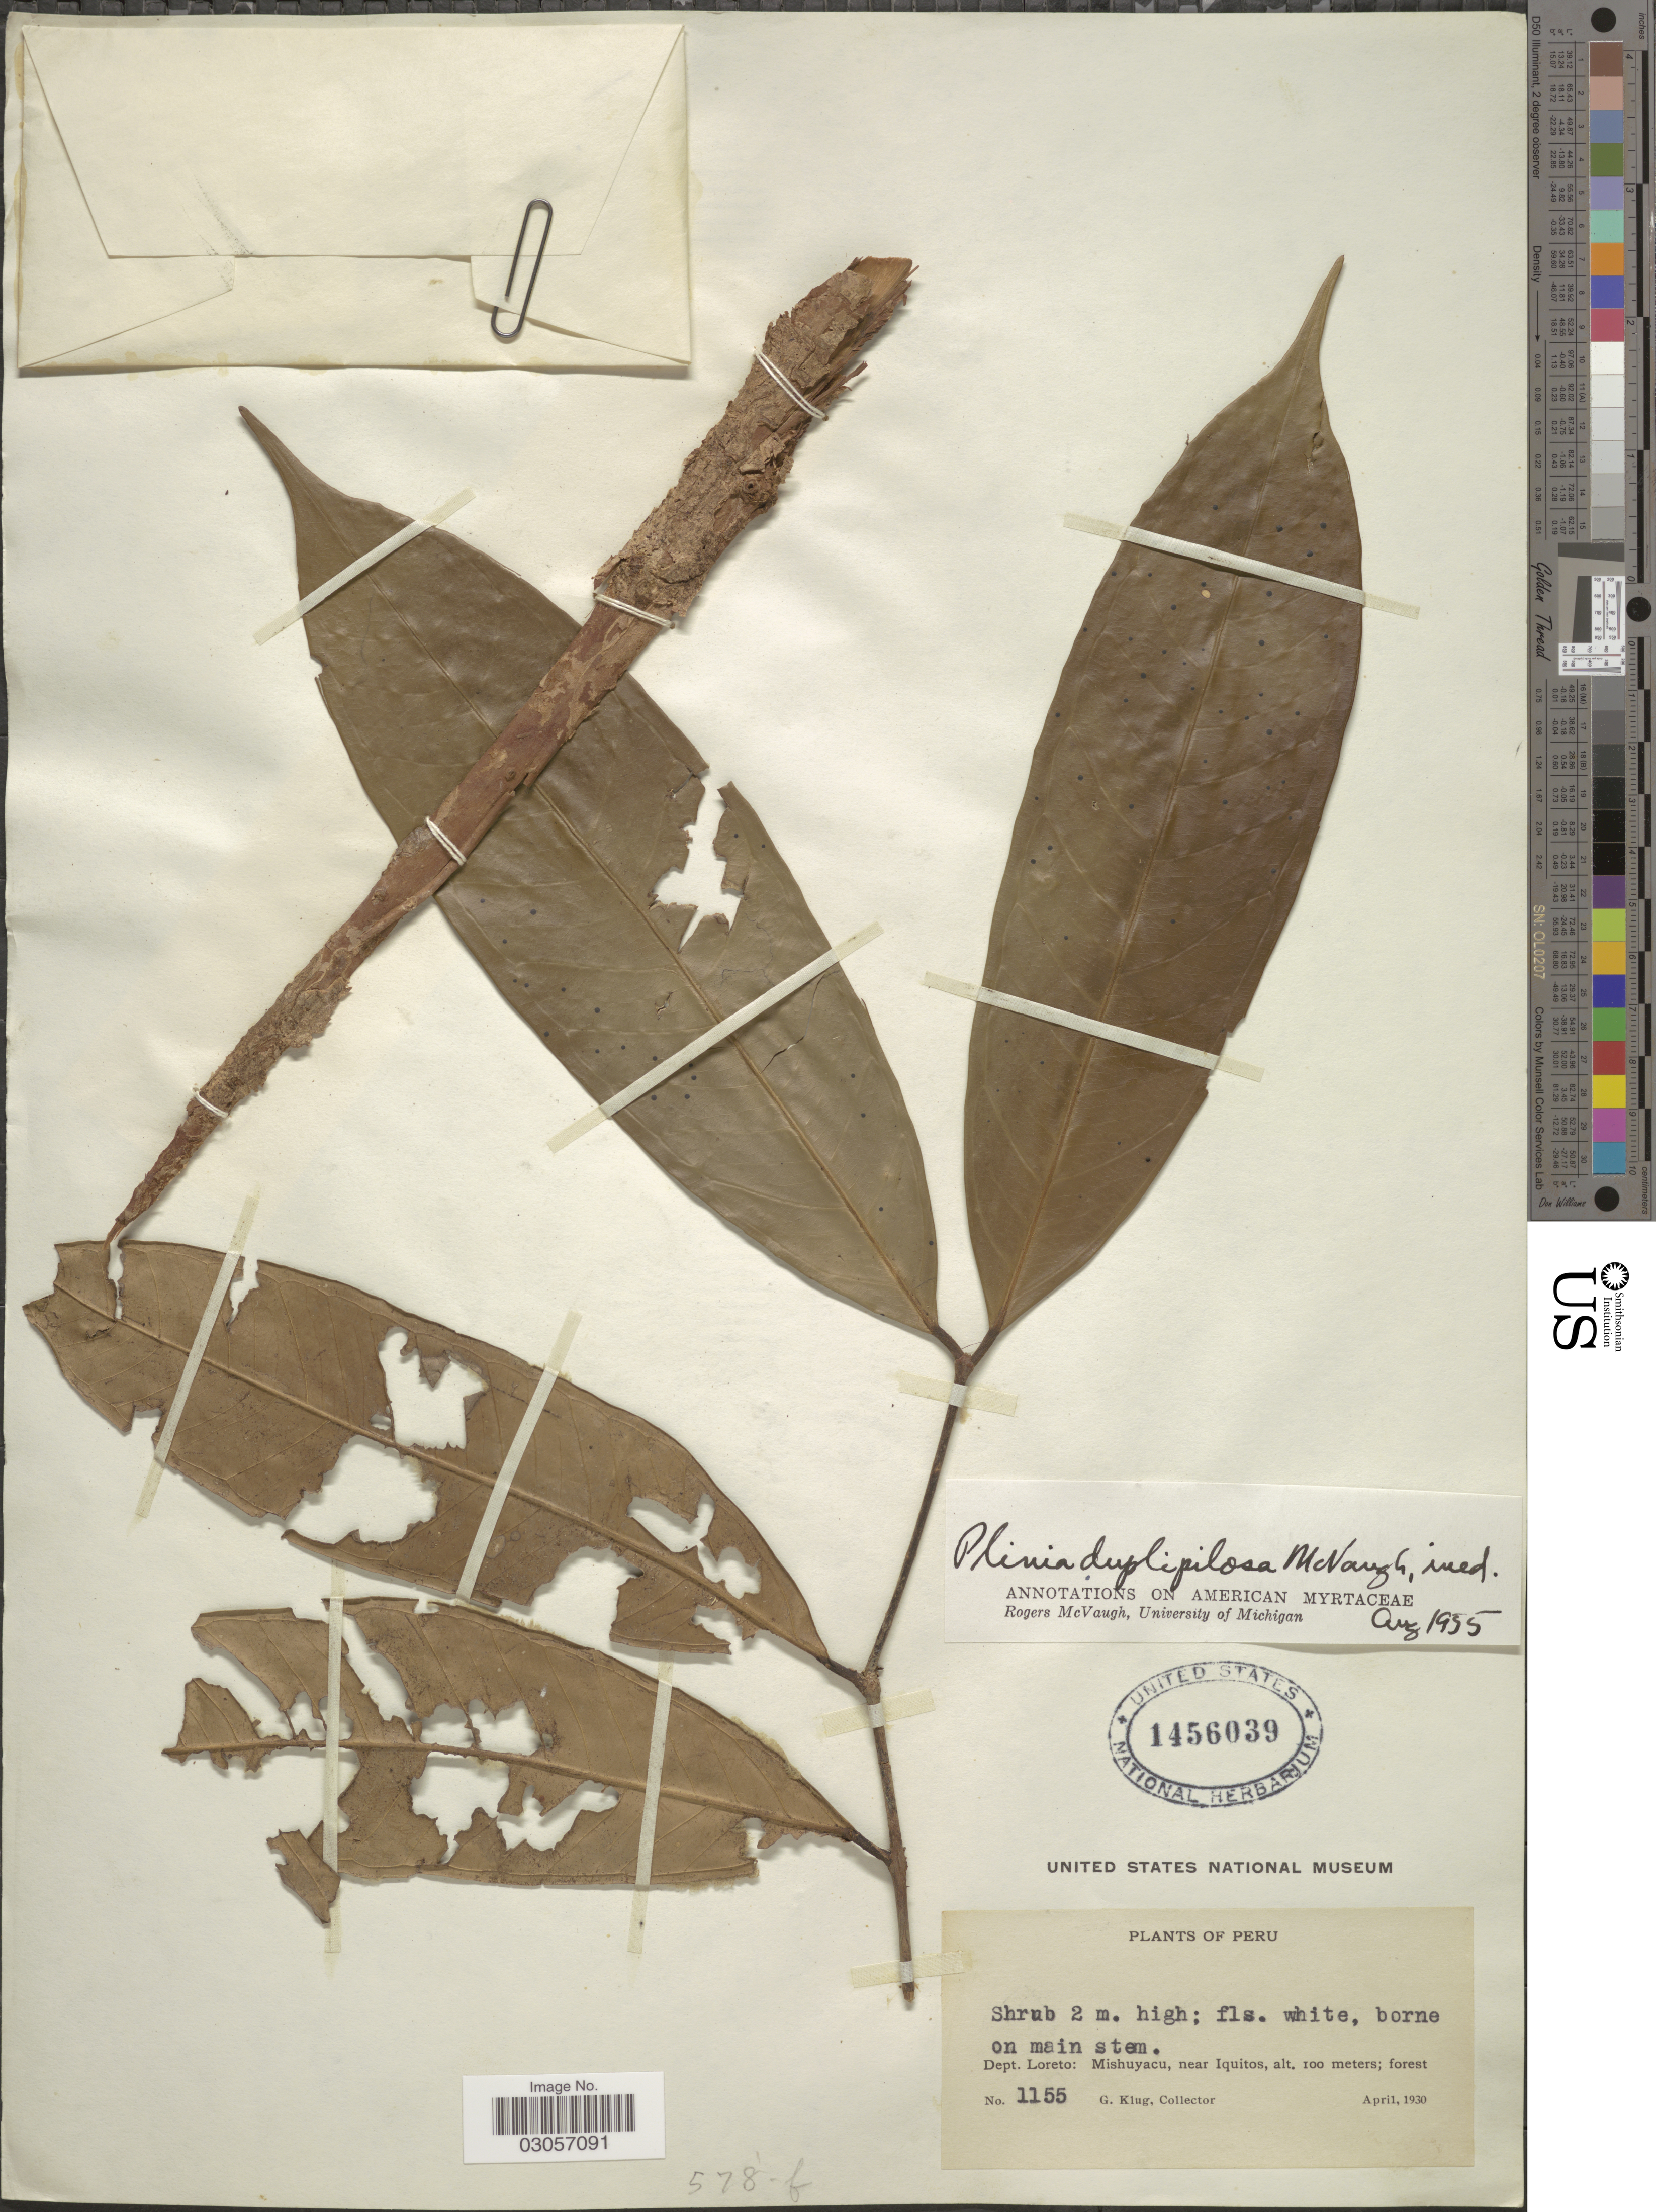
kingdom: Plantae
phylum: Tracheophyta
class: Magnoliopsida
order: Myrtales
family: Myrtaceae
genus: Plinia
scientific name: Plinia duplipilosa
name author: McVaugh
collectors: G. Klug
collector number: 1155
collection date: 1930-04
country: Peru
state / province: Loreto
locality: Dept. Loreto: Mishuyacu, near Iquitos.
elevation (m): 100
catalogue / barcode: US 1456039